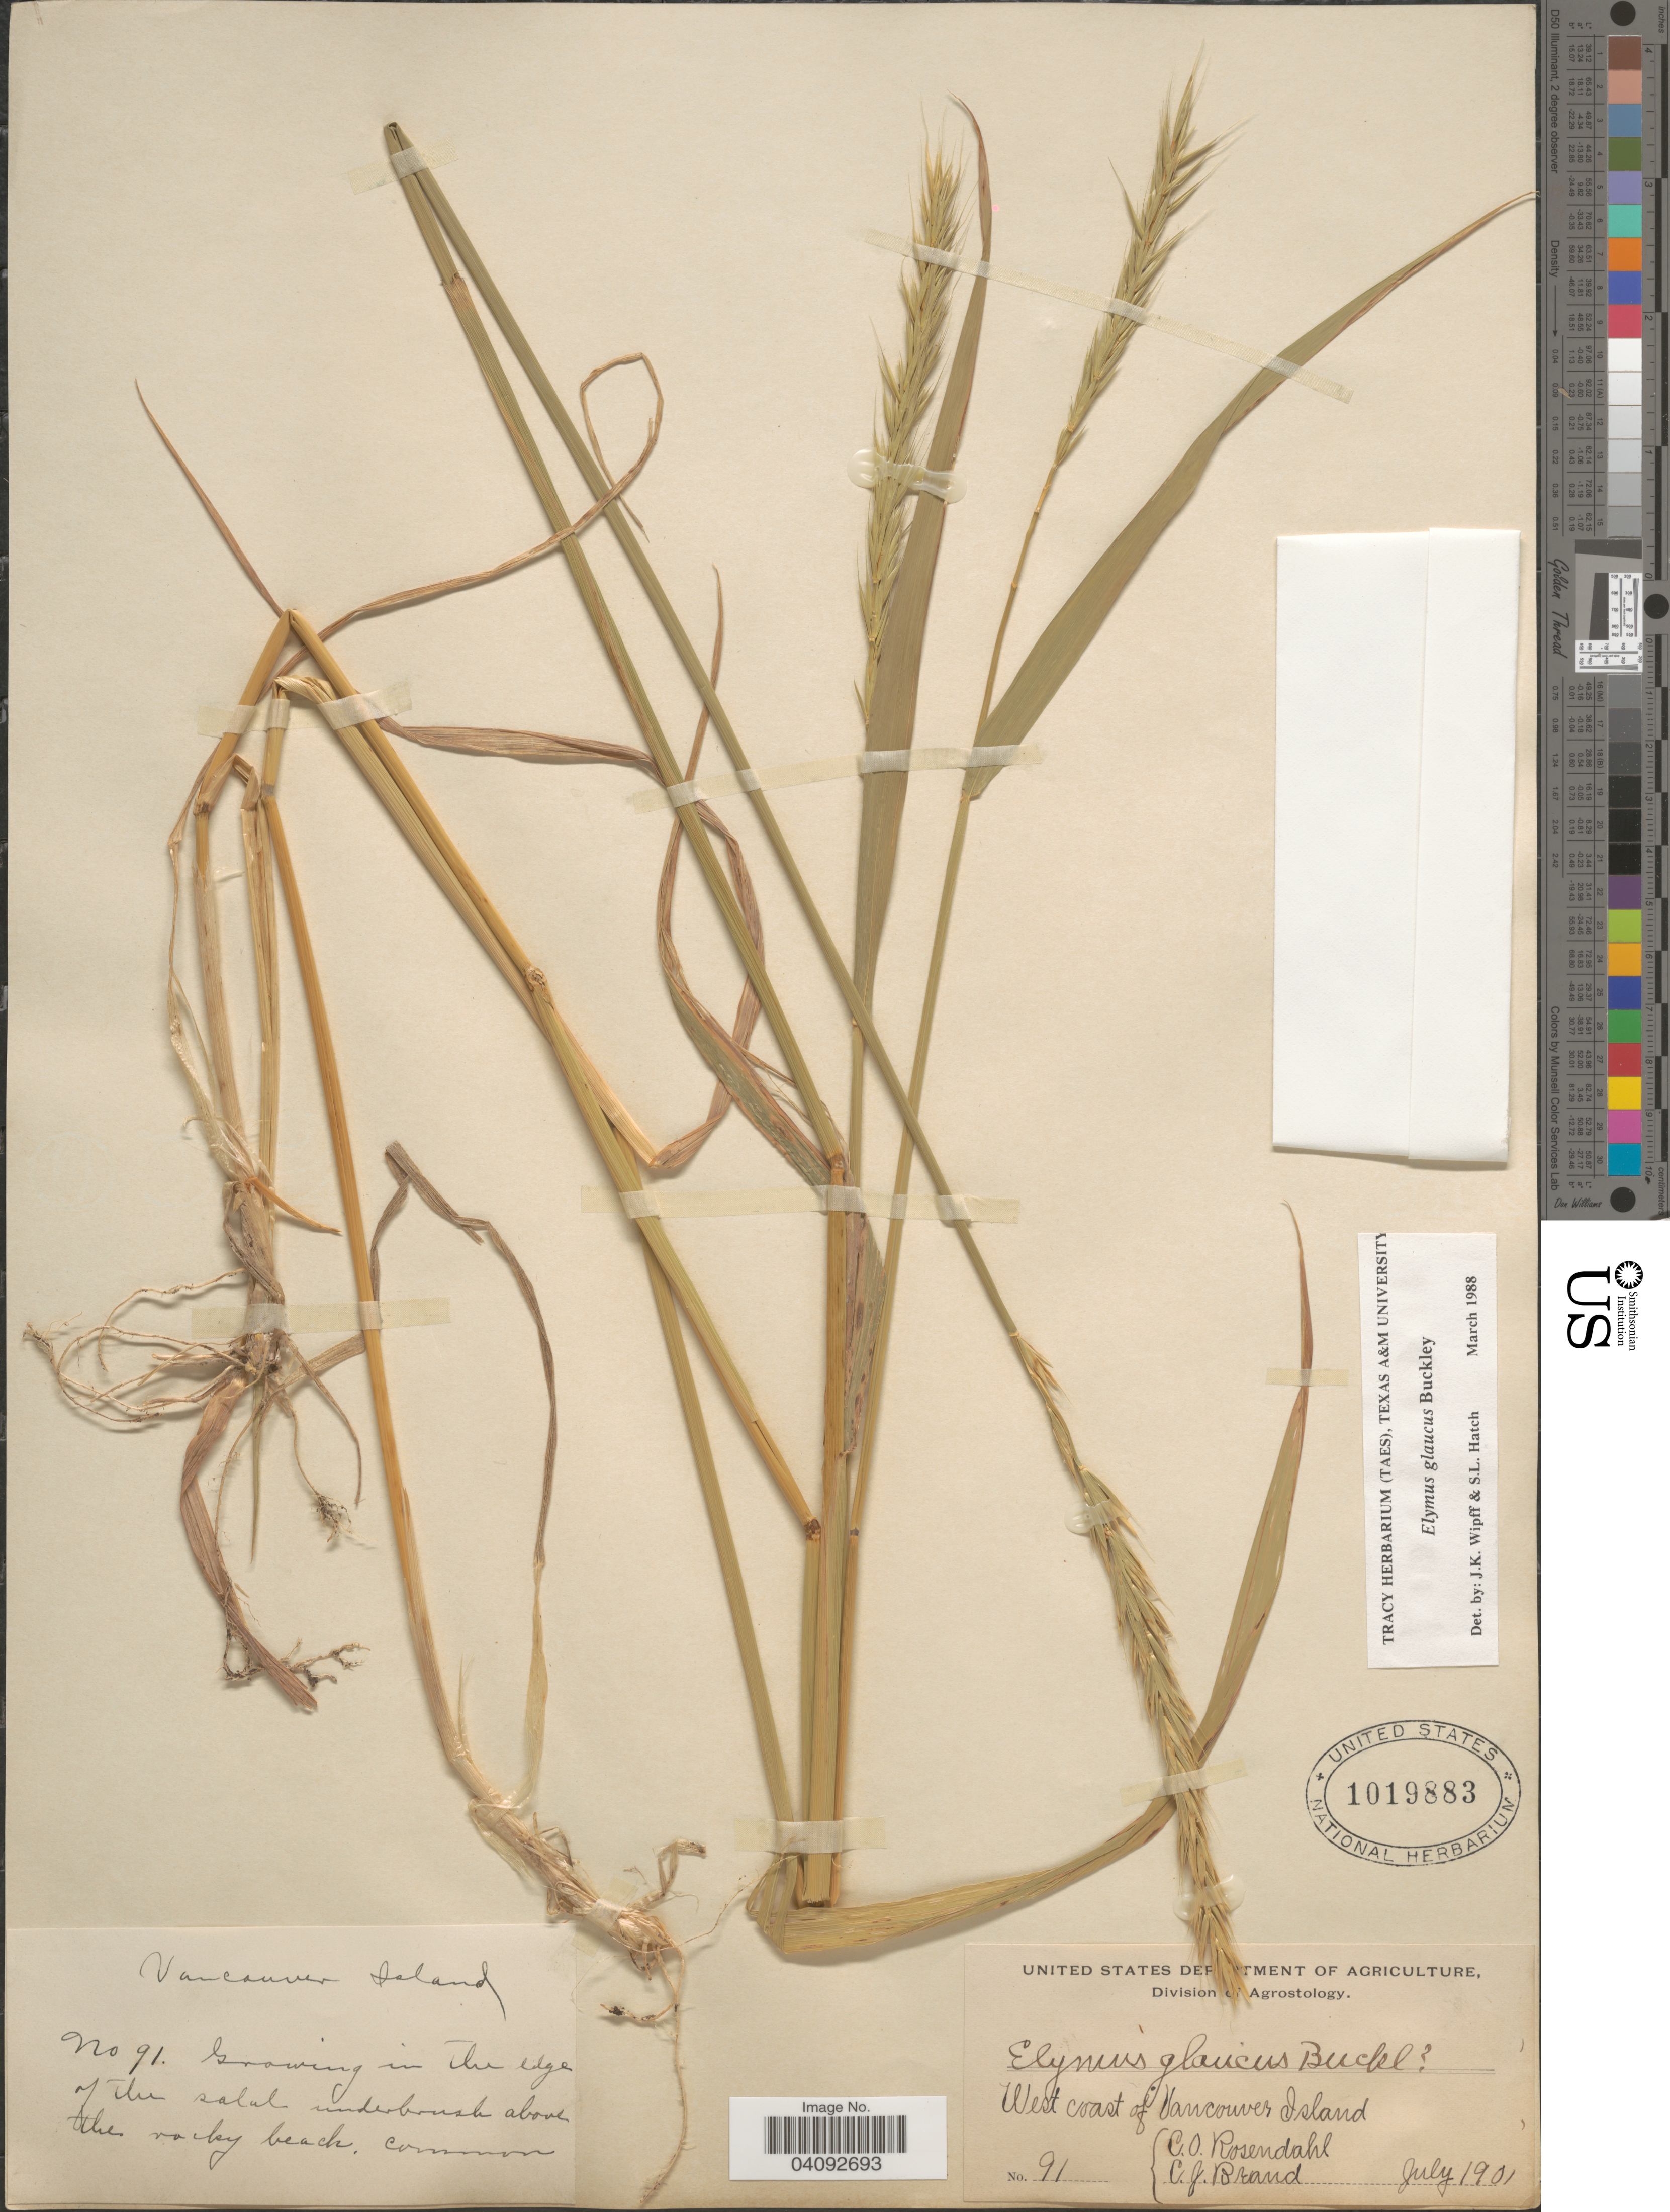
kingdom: Plantae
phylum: Tracheophyta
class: Liliopsida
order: Poales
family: Poaceae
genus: Elymus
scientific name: Elymus glabriflorus var. glabriflorus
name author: (Vasey ex L.H. Dewey) Scribn. & C.R. Ball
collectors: C. O. Rosendahl & C. J. Brand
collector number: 91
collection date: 1901-07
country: Canada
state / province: British Columbia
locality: West coast of Vancouver Island. Growing in the edge of the salal underbrush above the rocky beach.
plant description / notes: No precise locality correction needed.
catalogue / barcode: US 1019883